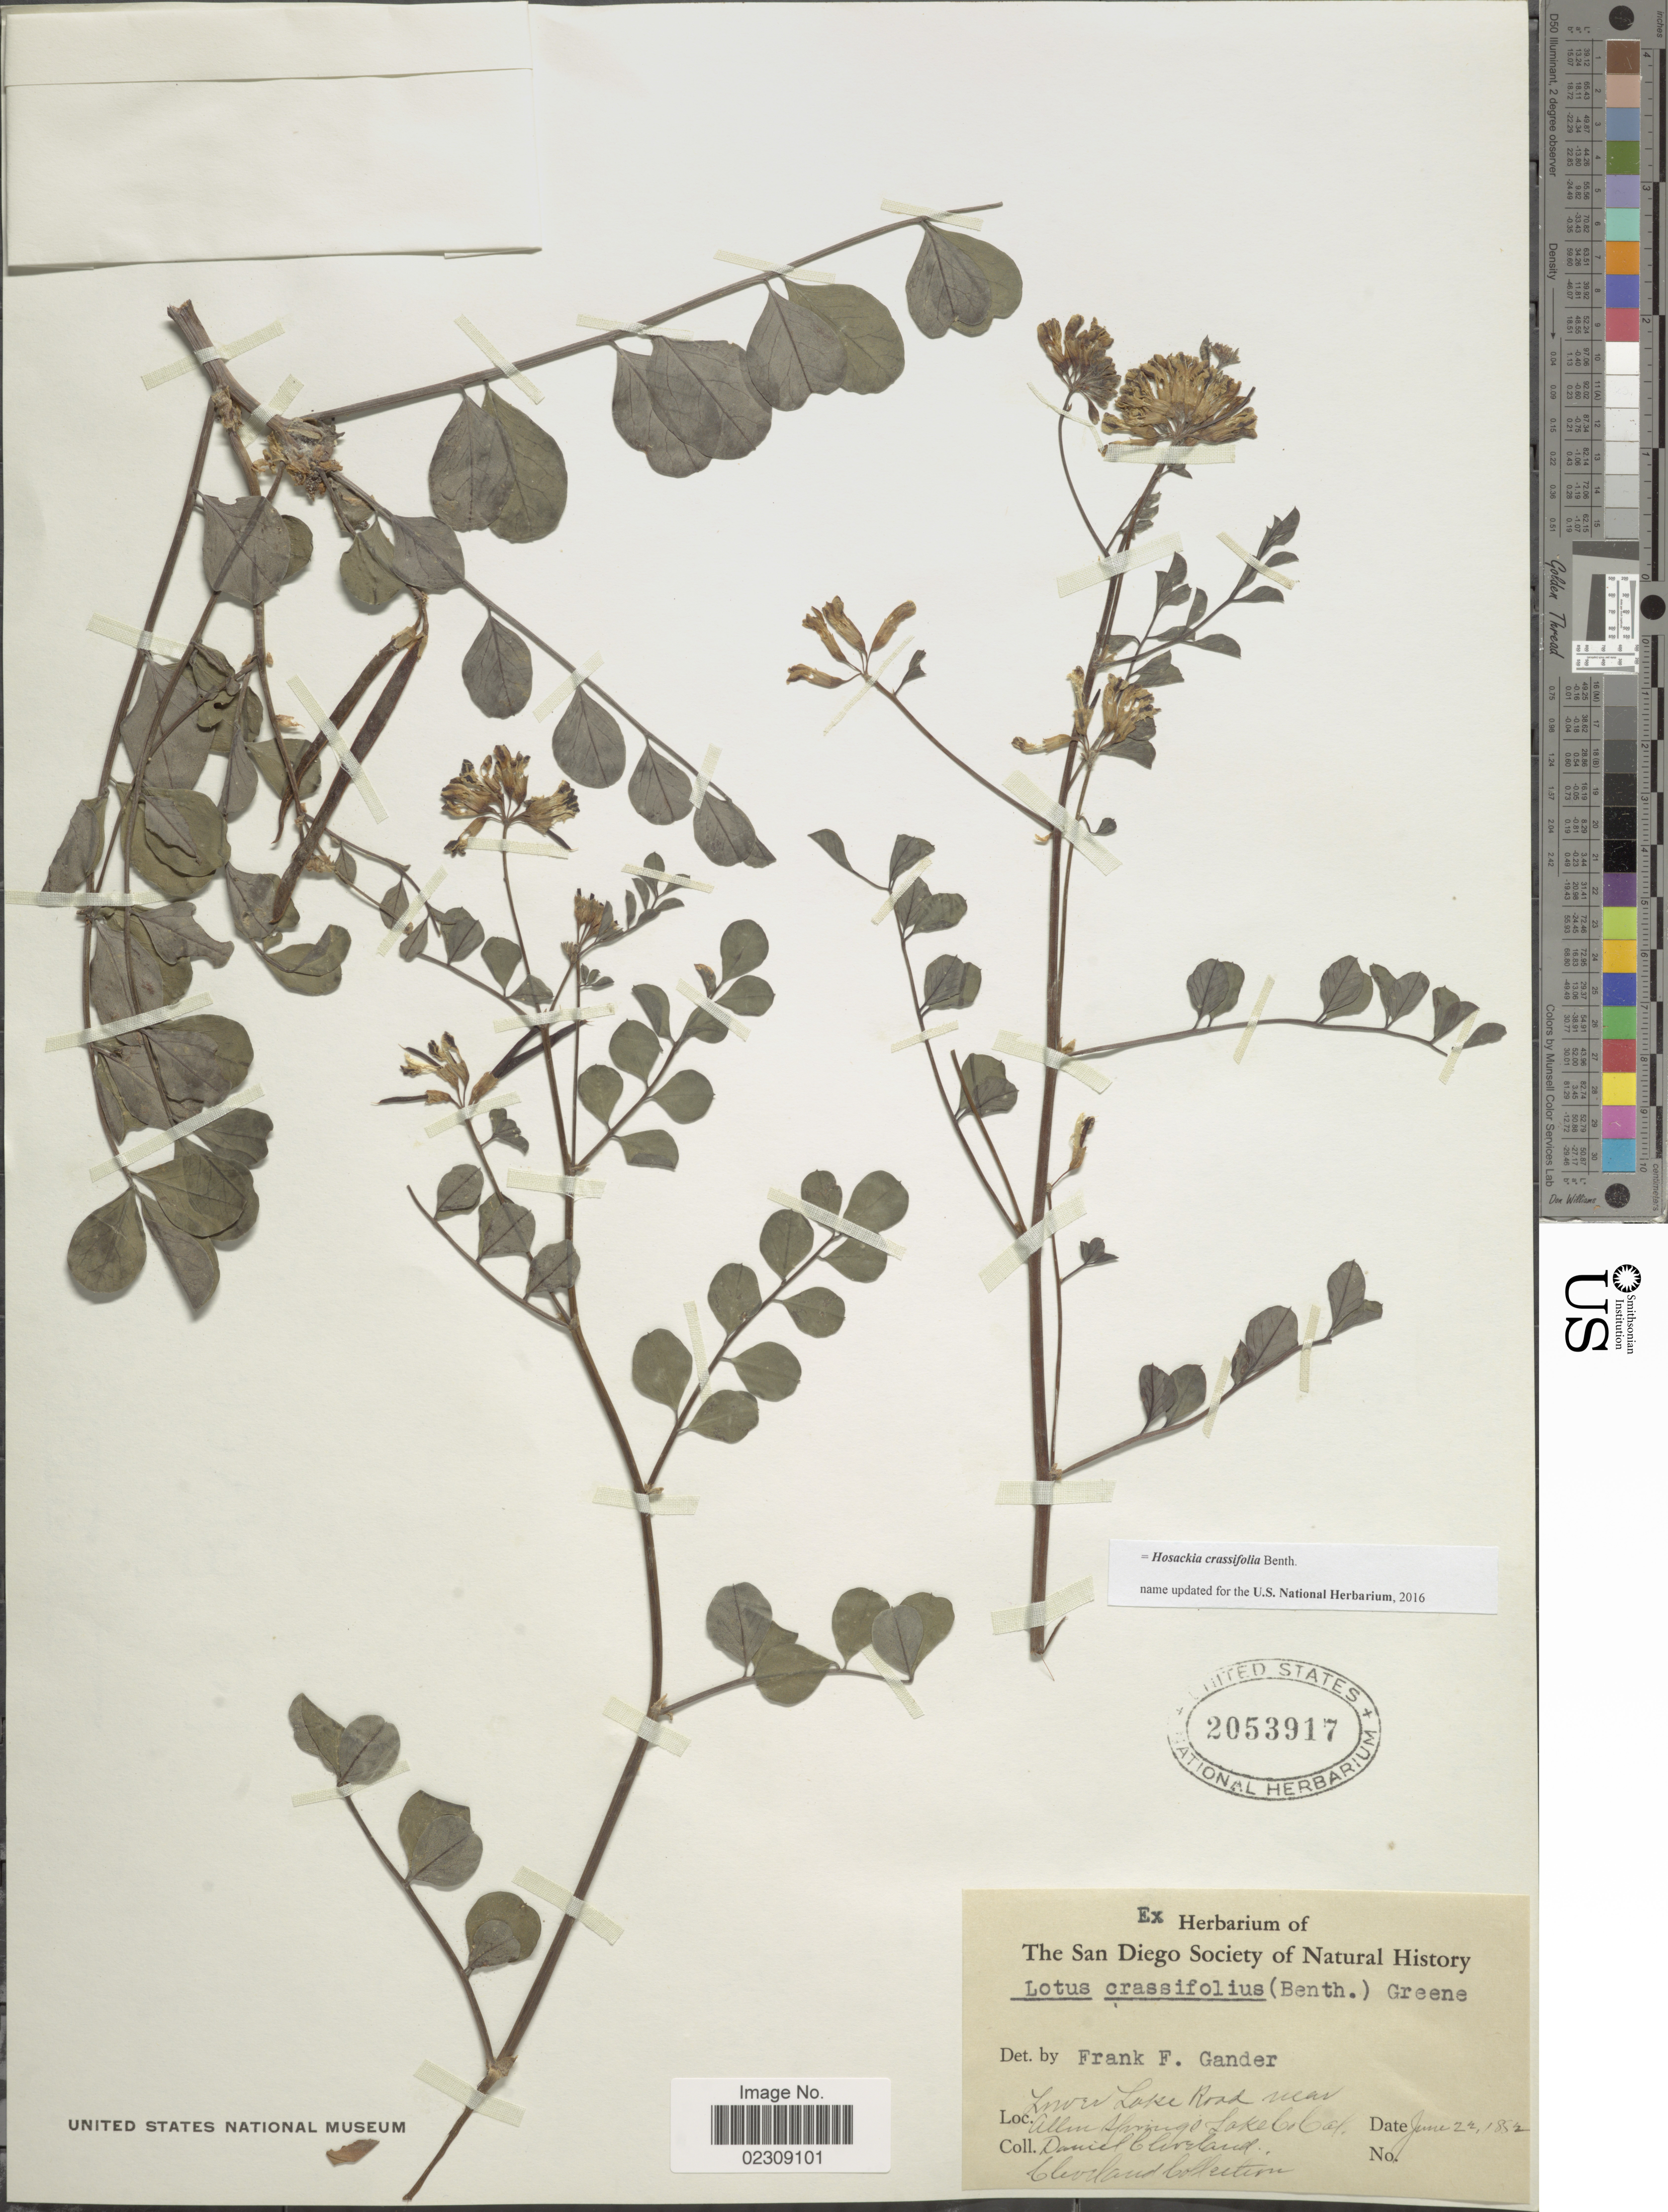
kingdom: Plantae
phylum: Tracheophyta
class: Magnoliopsida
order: Fabales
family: Fabaceae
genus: Hosackia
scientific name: Hosackia crassifolia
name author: Benth.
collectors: D. Cleveland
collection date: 1882-06-22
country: United States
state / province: California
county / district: Lake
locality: Lower Lake Road near Allen Springs Lake Co. Cal.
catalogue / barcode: US 2053917